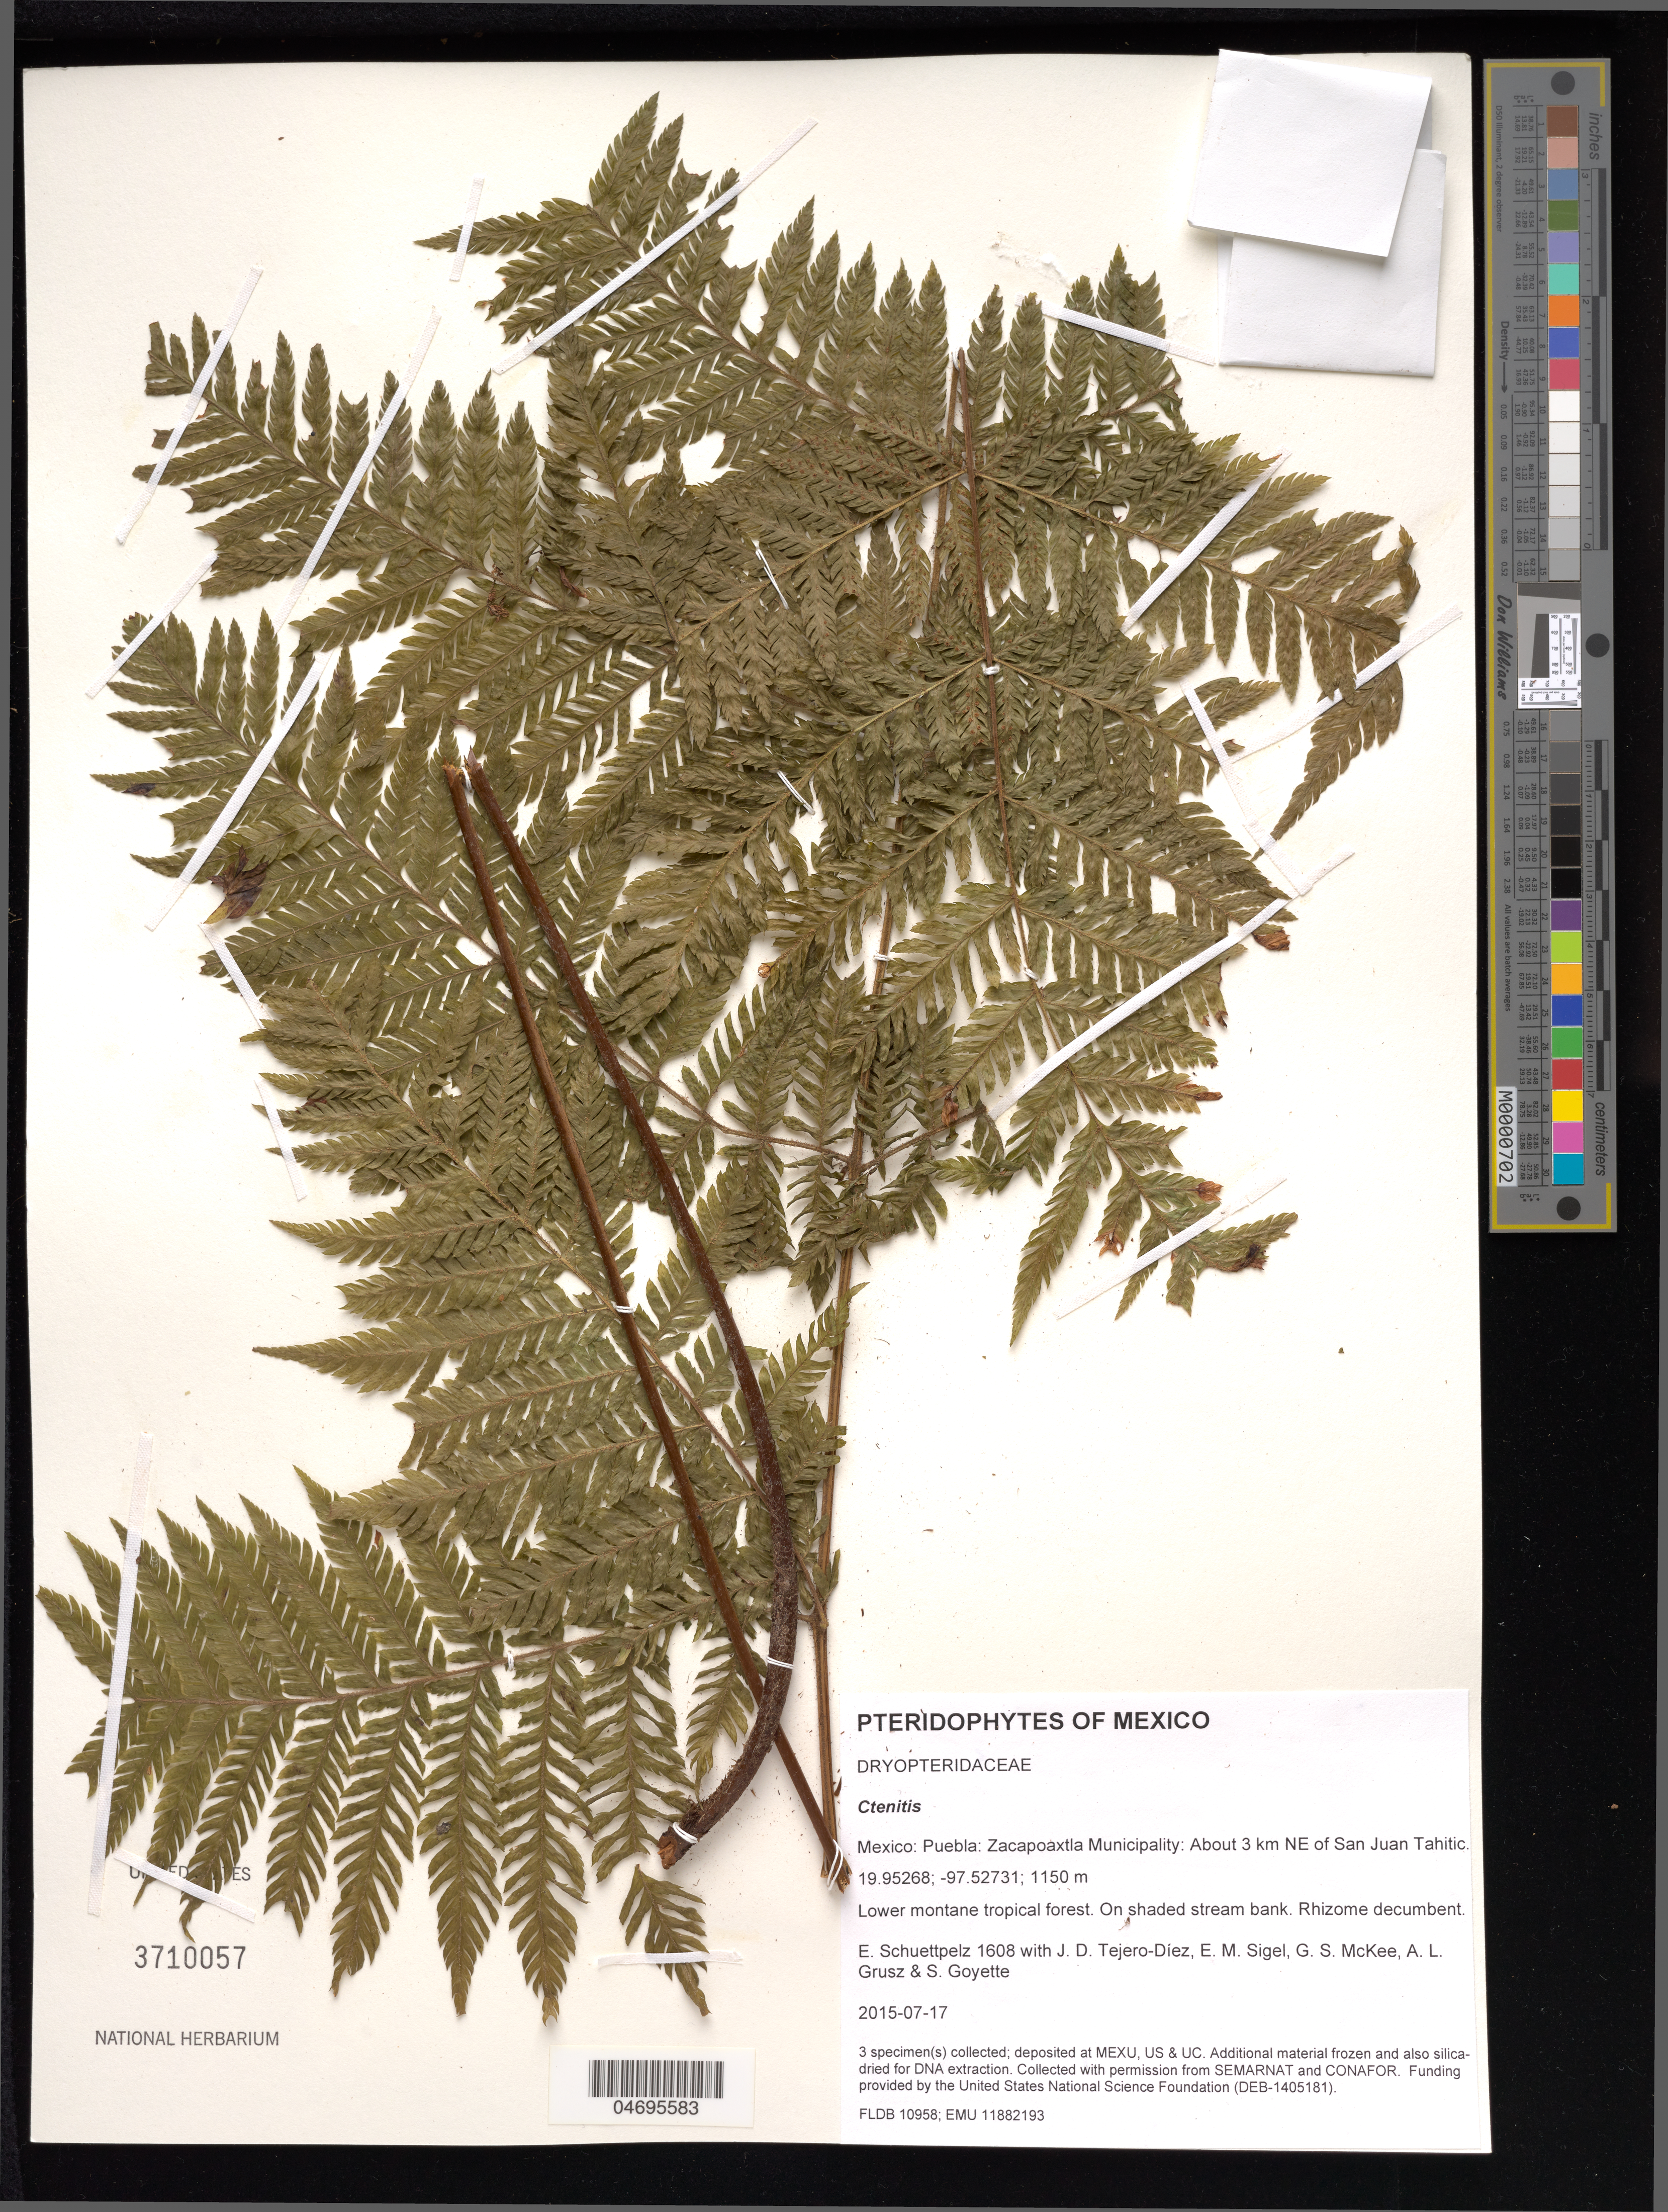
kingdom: Plantae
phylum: Tracheophyta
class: Polypodiopsida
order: Polypodiales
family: Dryopteridaceae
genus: Ctenitis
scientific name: Ctenitis sp.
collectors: E. Schuettpelz, D. Tejero-Díez, E. M. Sigel, G. S. McKee & A. Grusz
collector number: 1608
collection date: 2015-07-17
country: Mexico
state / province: Puebla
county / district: Zacapoaxtla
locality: About 3 km NE of San Juan Tahitic.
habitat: Lower montane tropical forest.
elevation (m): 1150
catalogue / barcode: US 3710057